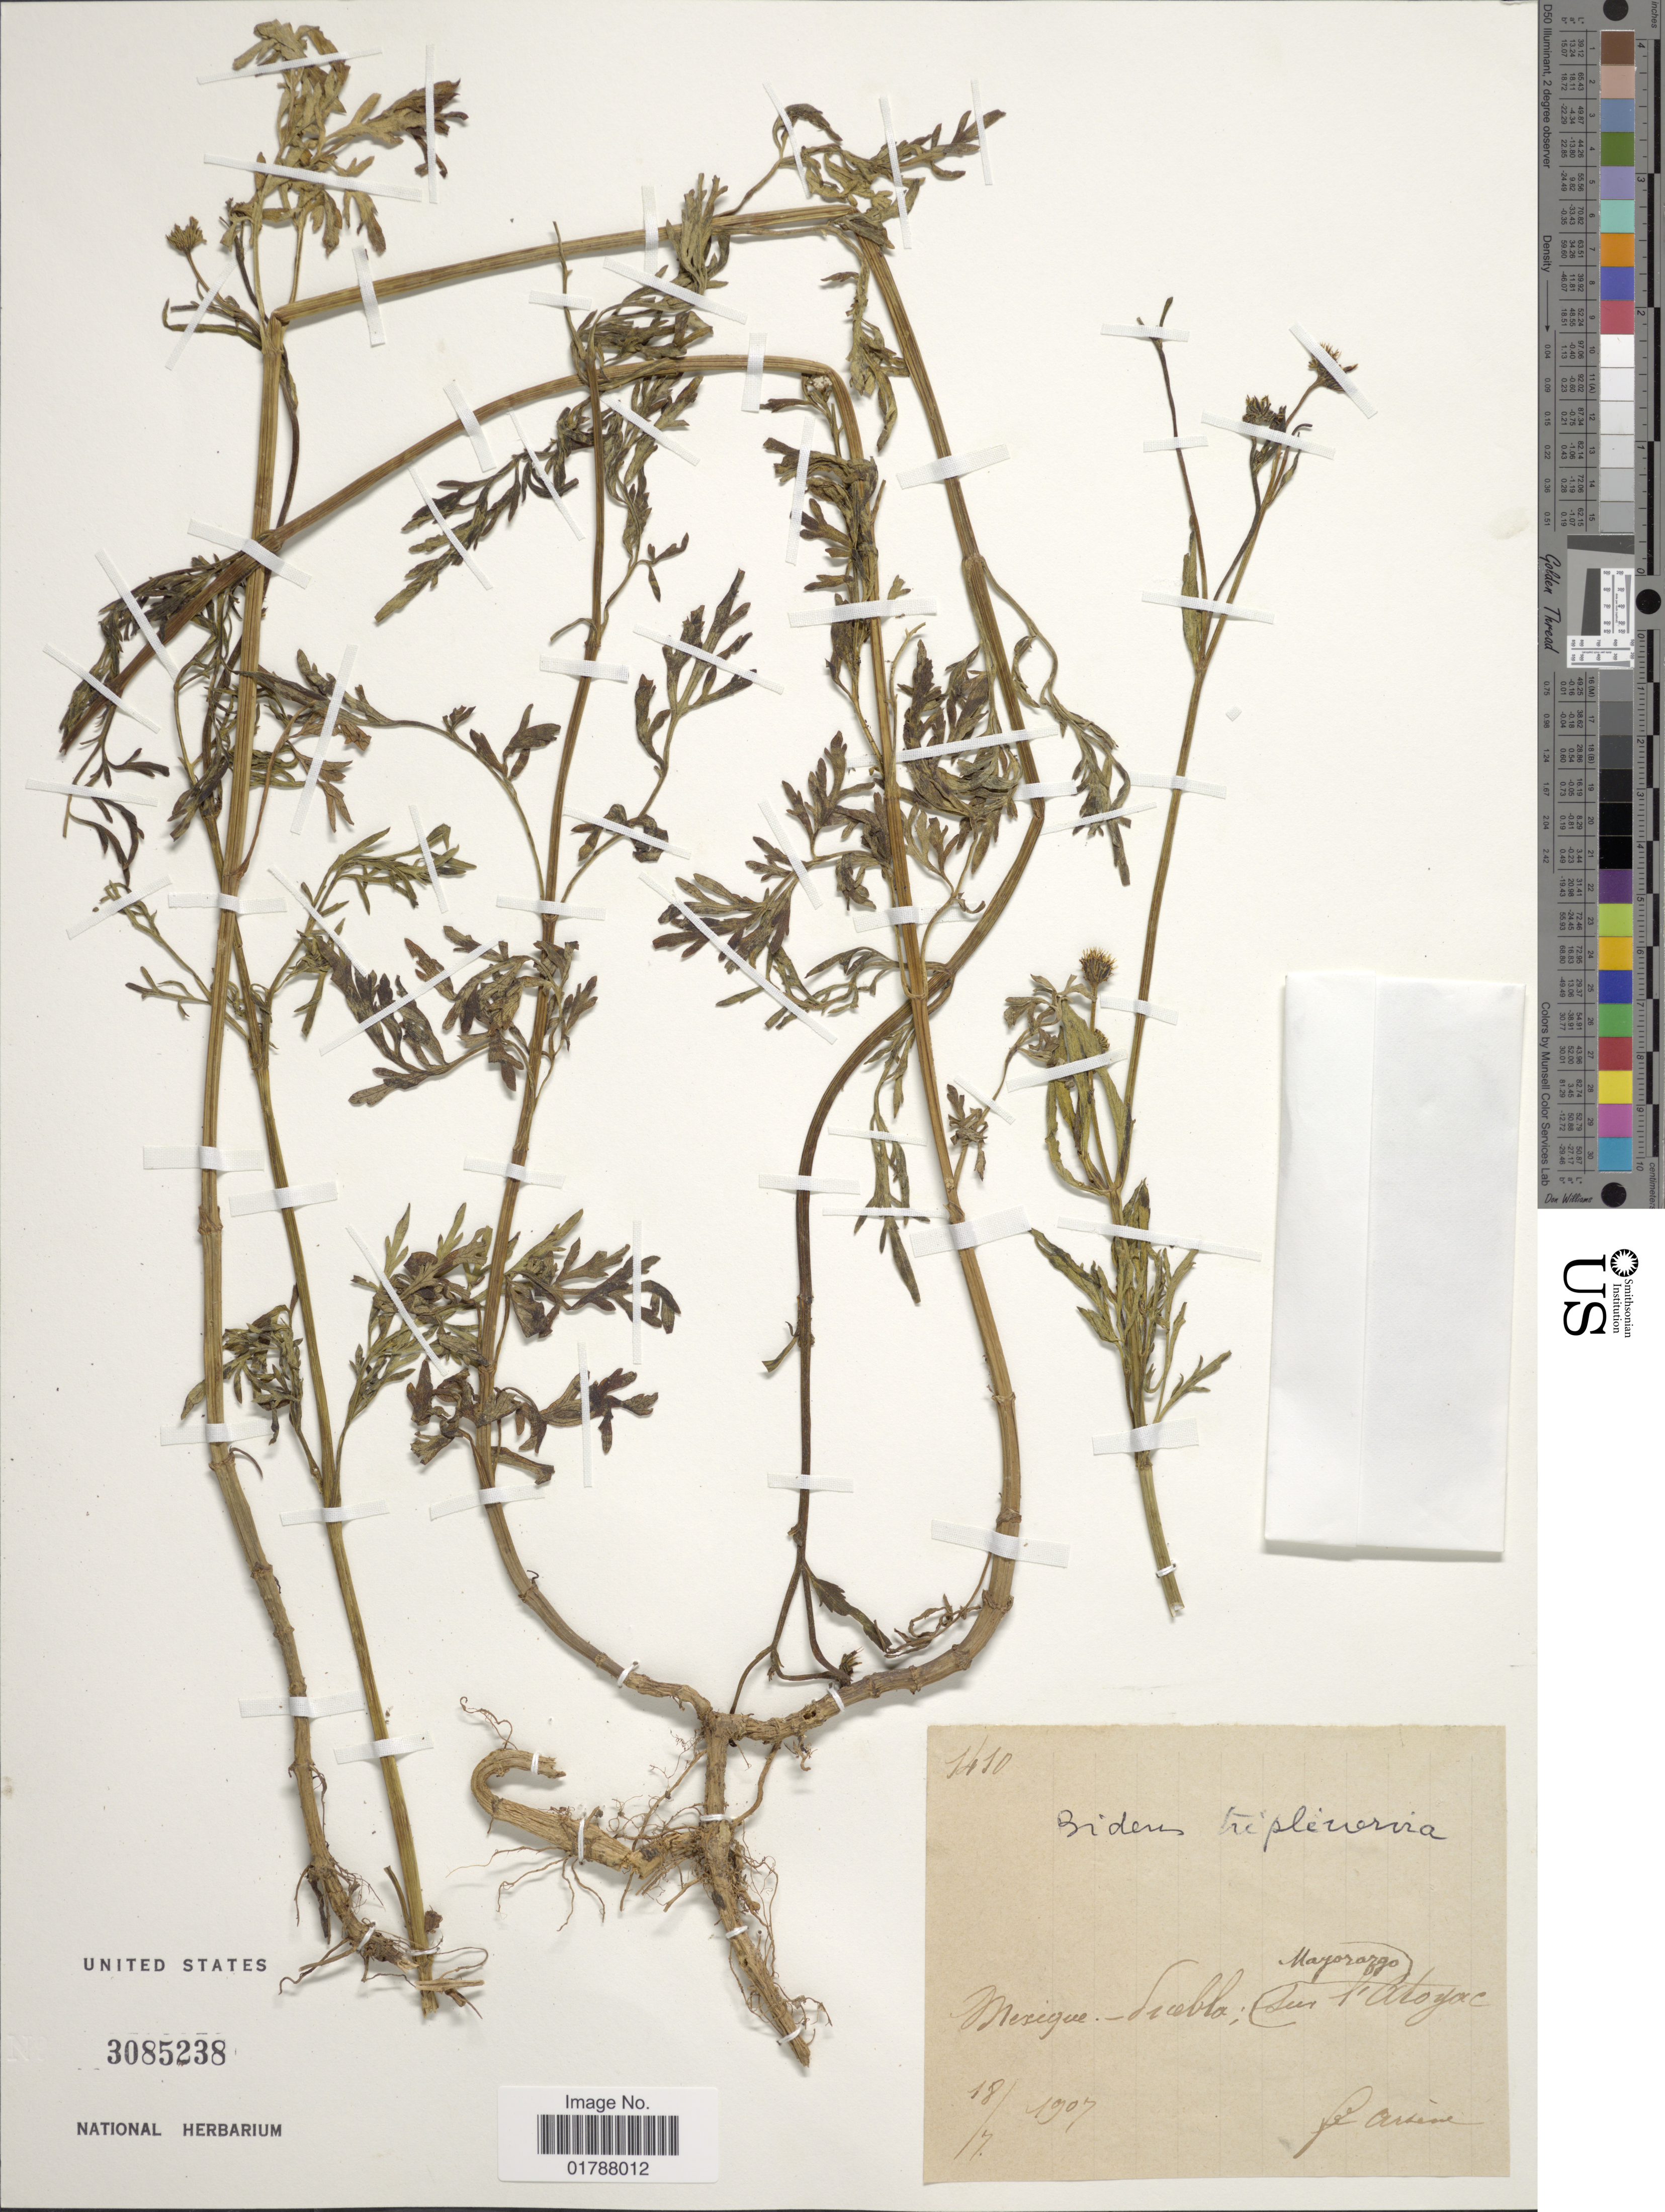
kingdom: Plantae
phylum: Tracheophyta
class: Magnoliopsida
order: Asterales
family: Asteraceae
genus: Bidens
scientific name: Bidens triplinervia var. eurymera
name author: Sherff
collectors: F. Arsène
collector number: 1410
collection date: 1907-07-18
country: Mexico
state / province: Puebla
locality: Mexique, Puebla, Sur l'Atoyac, Mayorazgo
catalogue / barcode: US 3085238